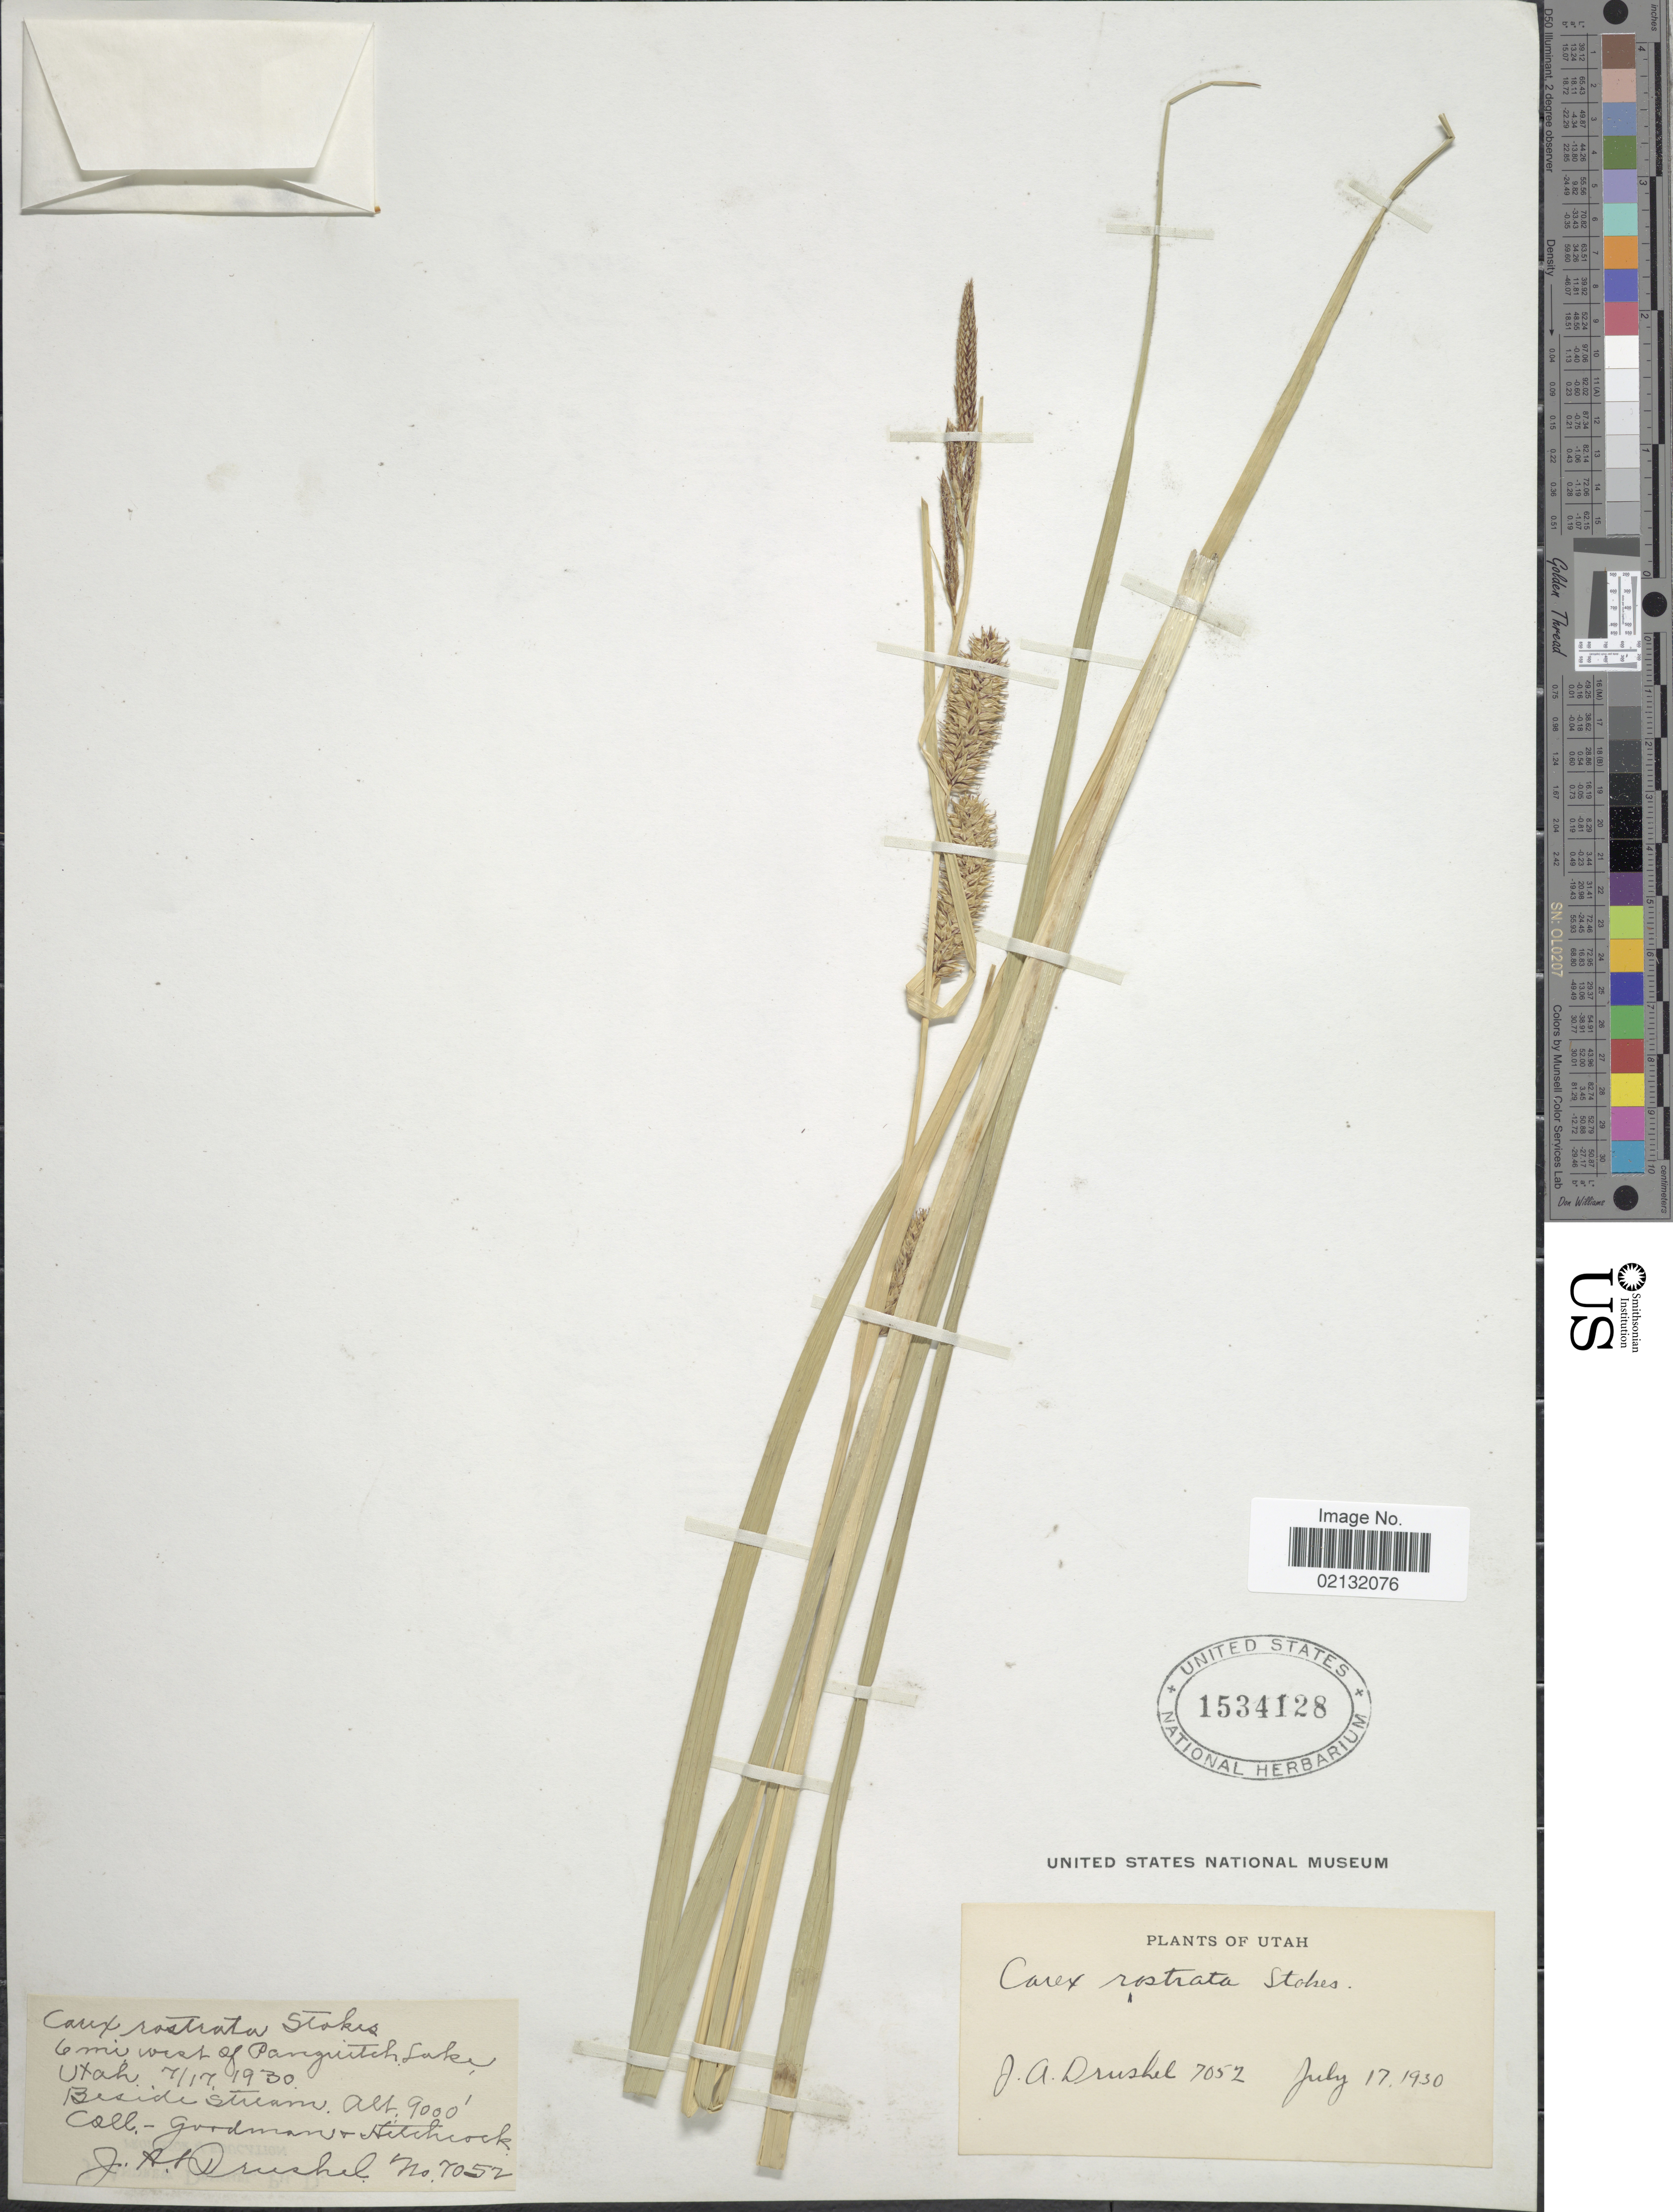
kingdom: Plantae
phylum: Tracheophyta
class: Liliopsida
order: Poales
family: Cyperaceae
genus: Carex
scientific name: Carex rostrata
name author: Stokes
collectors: Goodman, -- Hitchcock & J. A. Drushel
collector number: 7052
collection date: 1930-07-17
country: United States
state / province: Utah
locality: Beside stream.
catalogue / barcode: US 1534128